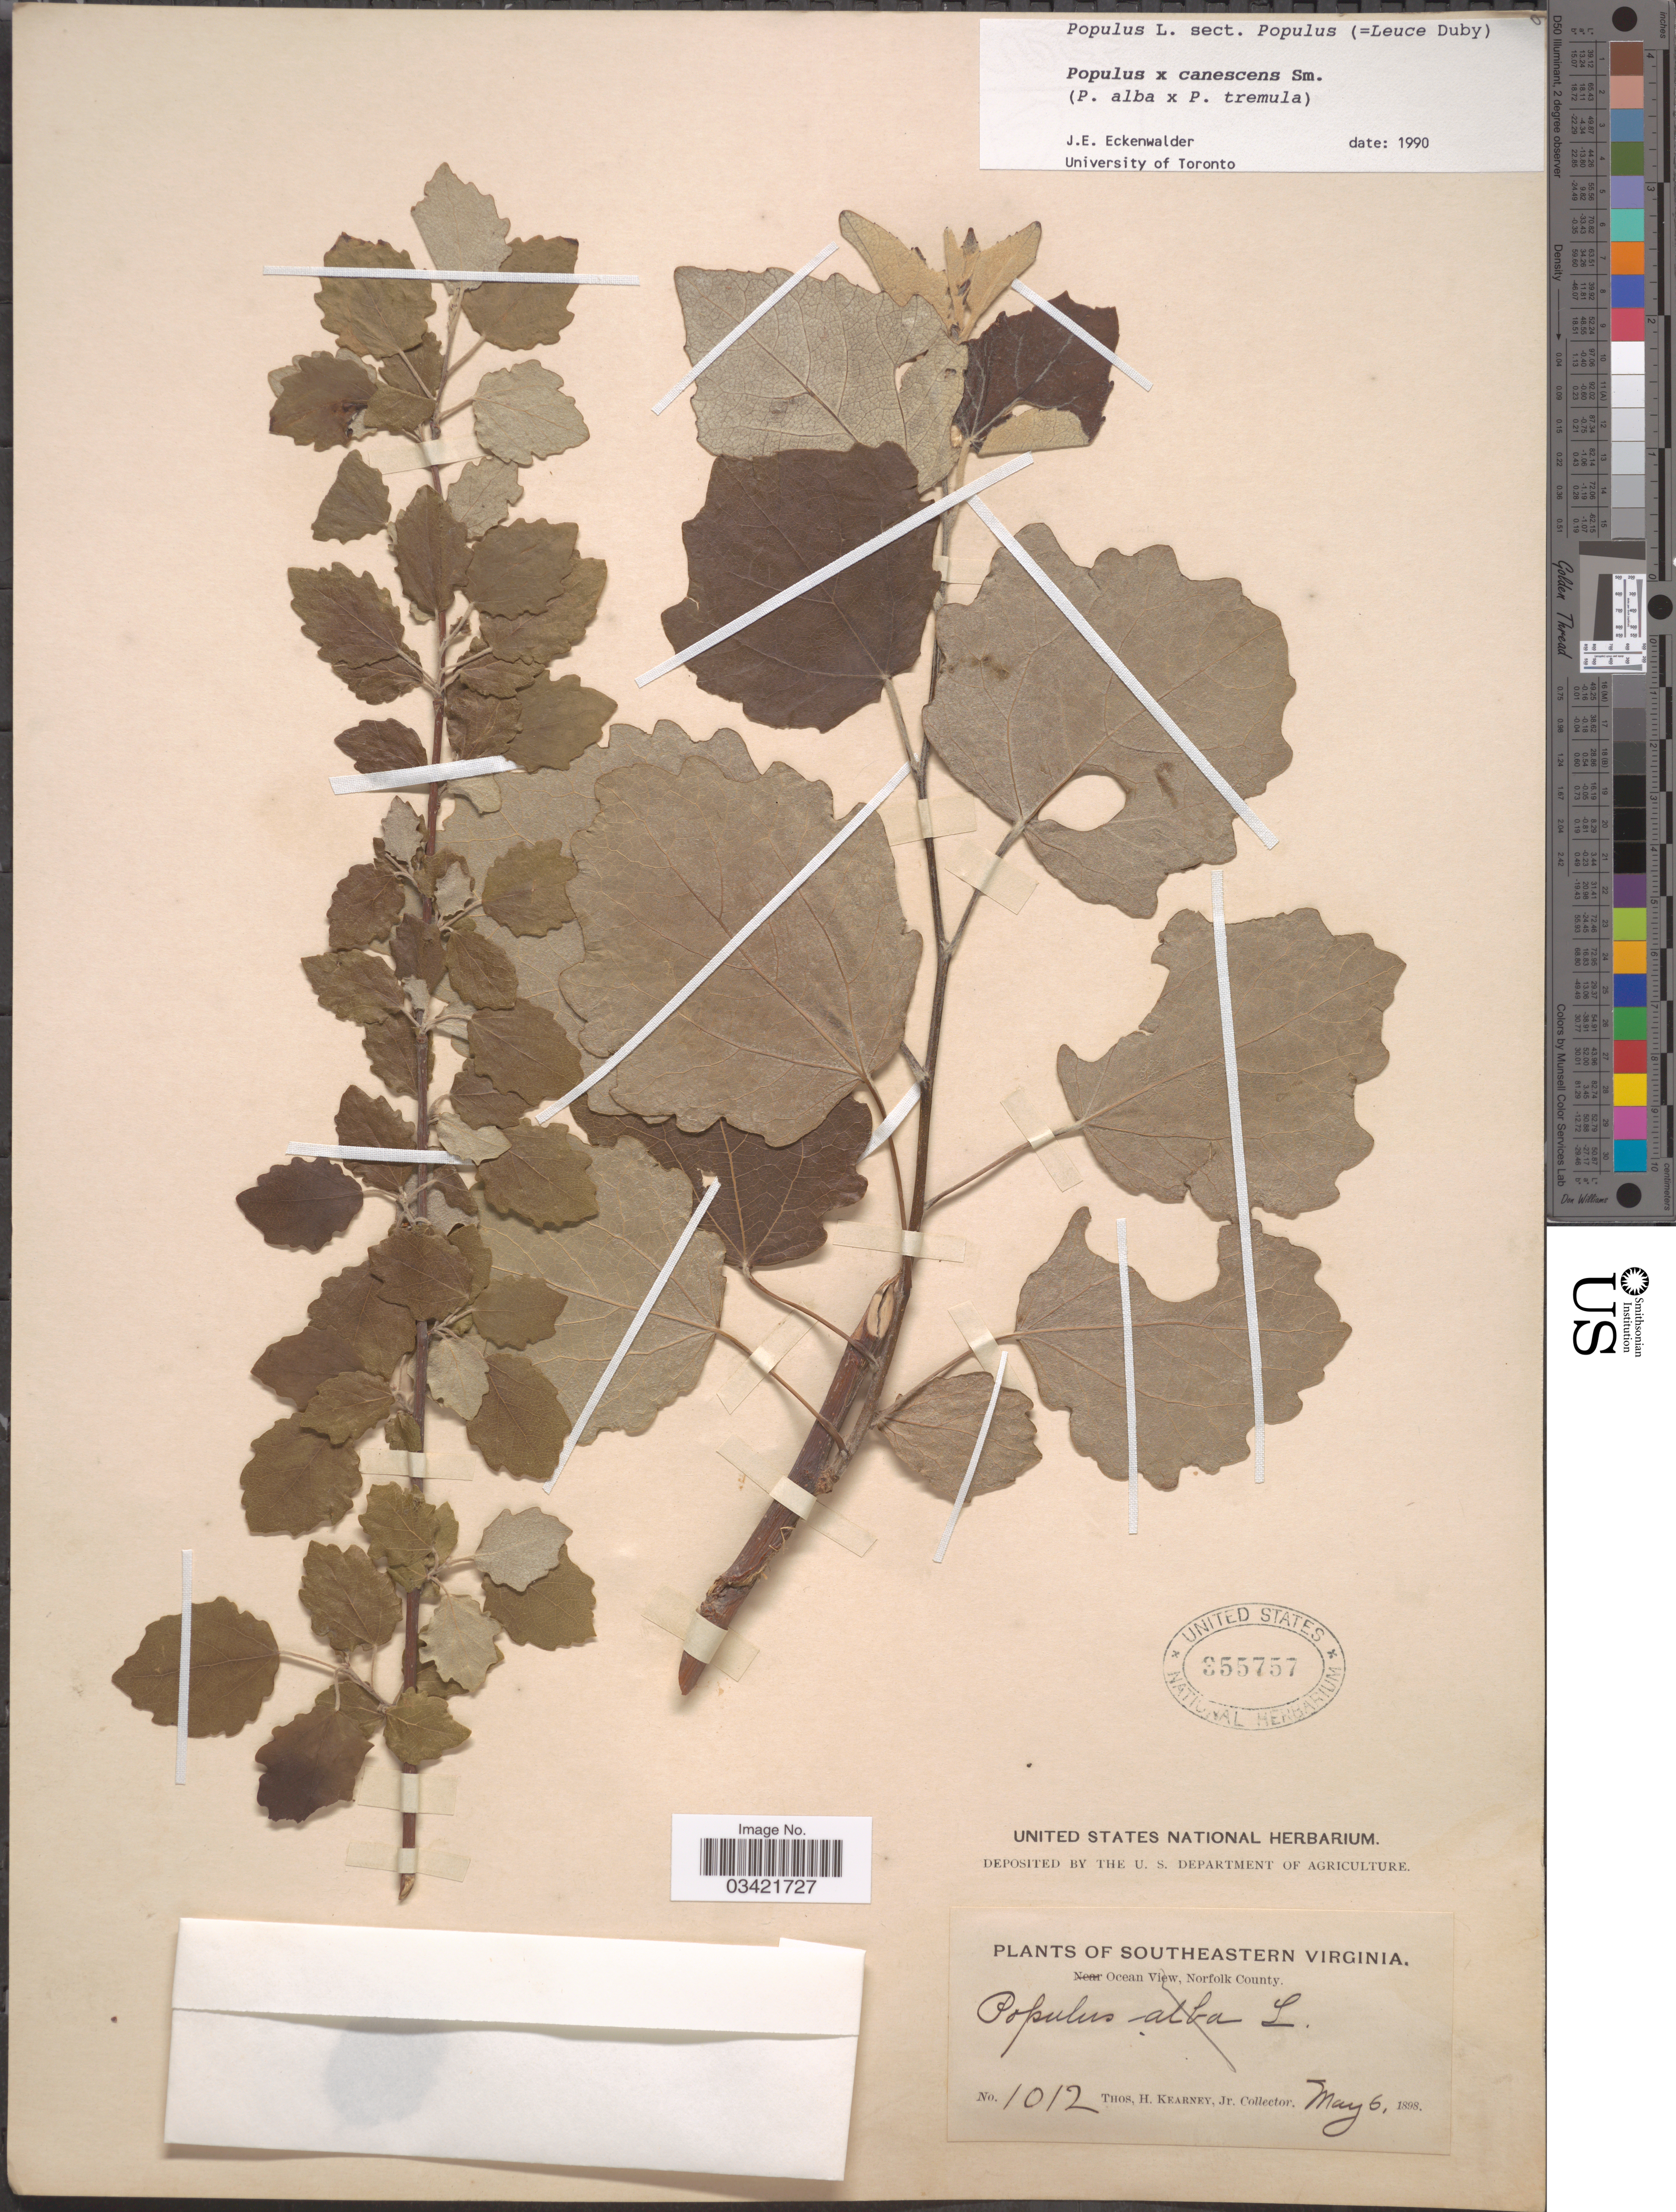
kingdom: Plantae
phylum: Tracheophyta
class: Magnoliopsida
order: Malpighiales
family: Salicaceae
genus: Populus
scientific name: Populus x canescens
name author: (Aiton) Sm.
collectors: T. H. Kearney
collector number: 1012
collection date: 1898-05-06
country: United States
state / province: Virginia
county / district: City of Norfolk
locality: Southeastern Virginia. Ocean View, Norfolk County.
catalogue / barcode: US 355757